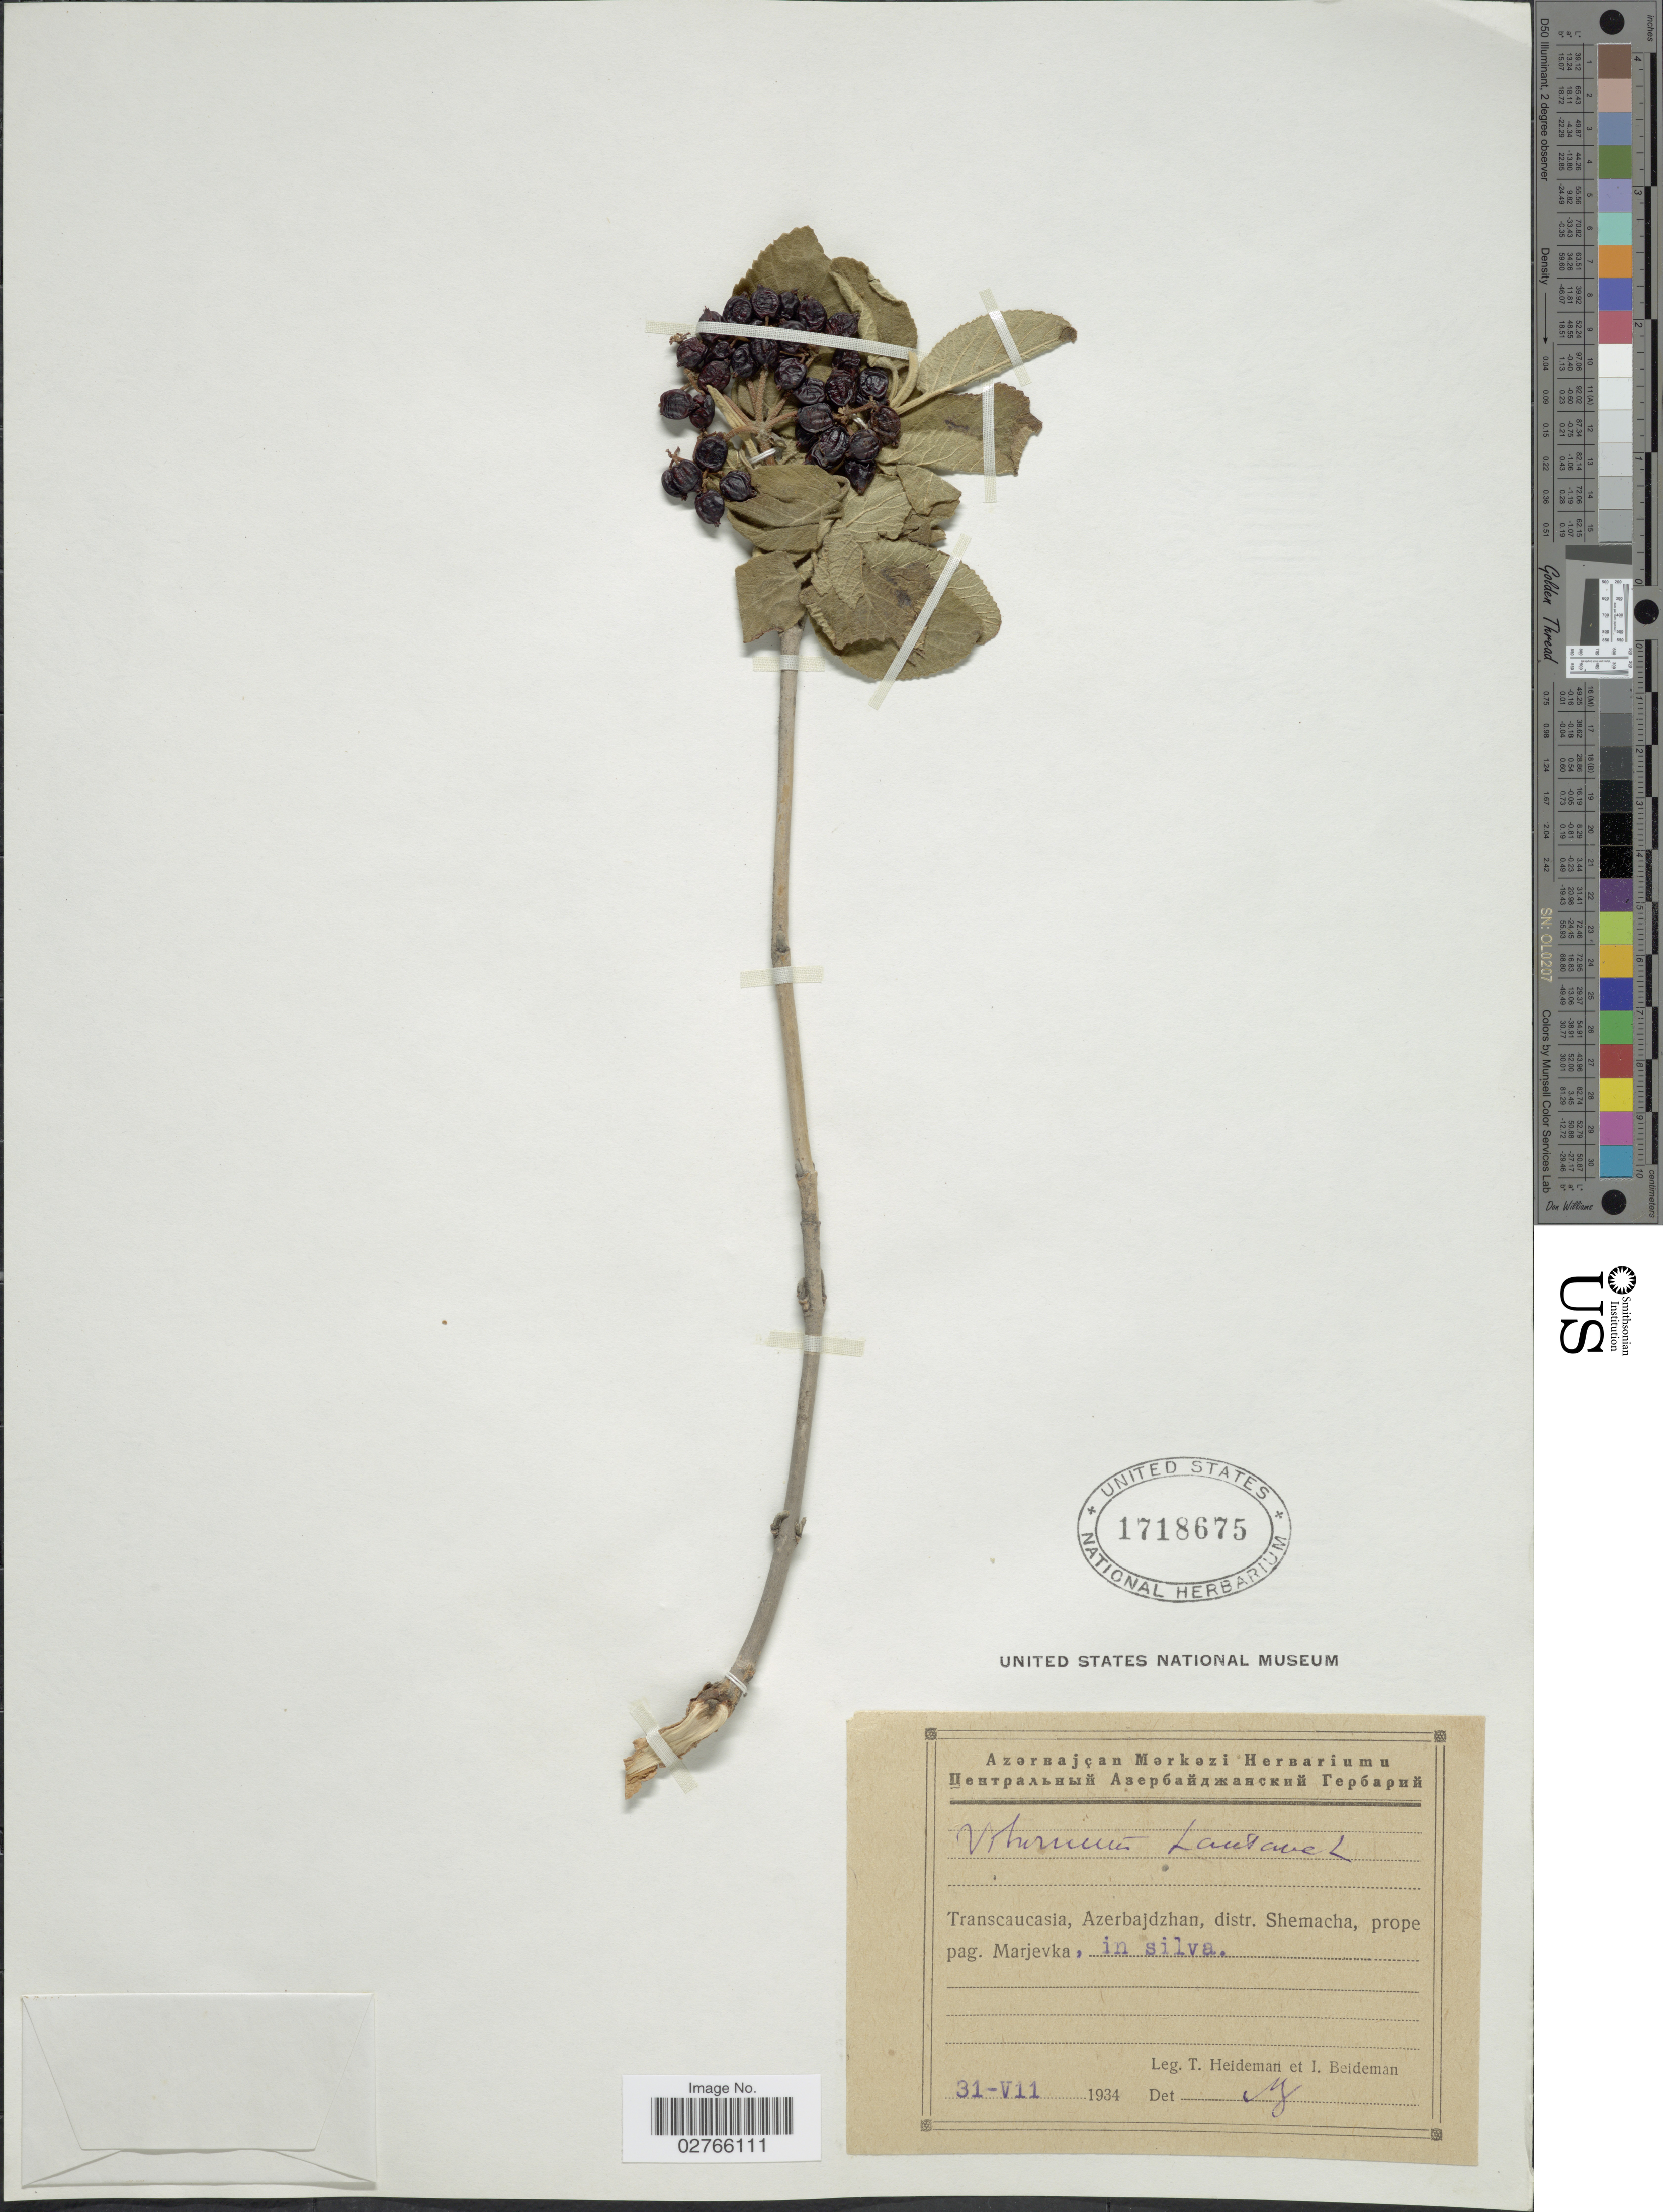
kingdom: Plantae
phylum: Tracheophyta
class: Magnoliopsida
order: Dipsacales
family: Viburnaceae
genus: Viburnum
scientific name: Viburnum lantana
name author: L.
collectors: T. Heideman & I. Beideman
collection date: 1934-07-31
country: Azerbaijan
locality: Transcaucasia, Azerbajdzhan, distr. Shemacha, prope pag. Marjevka, in silva.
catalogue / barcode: US 1718675